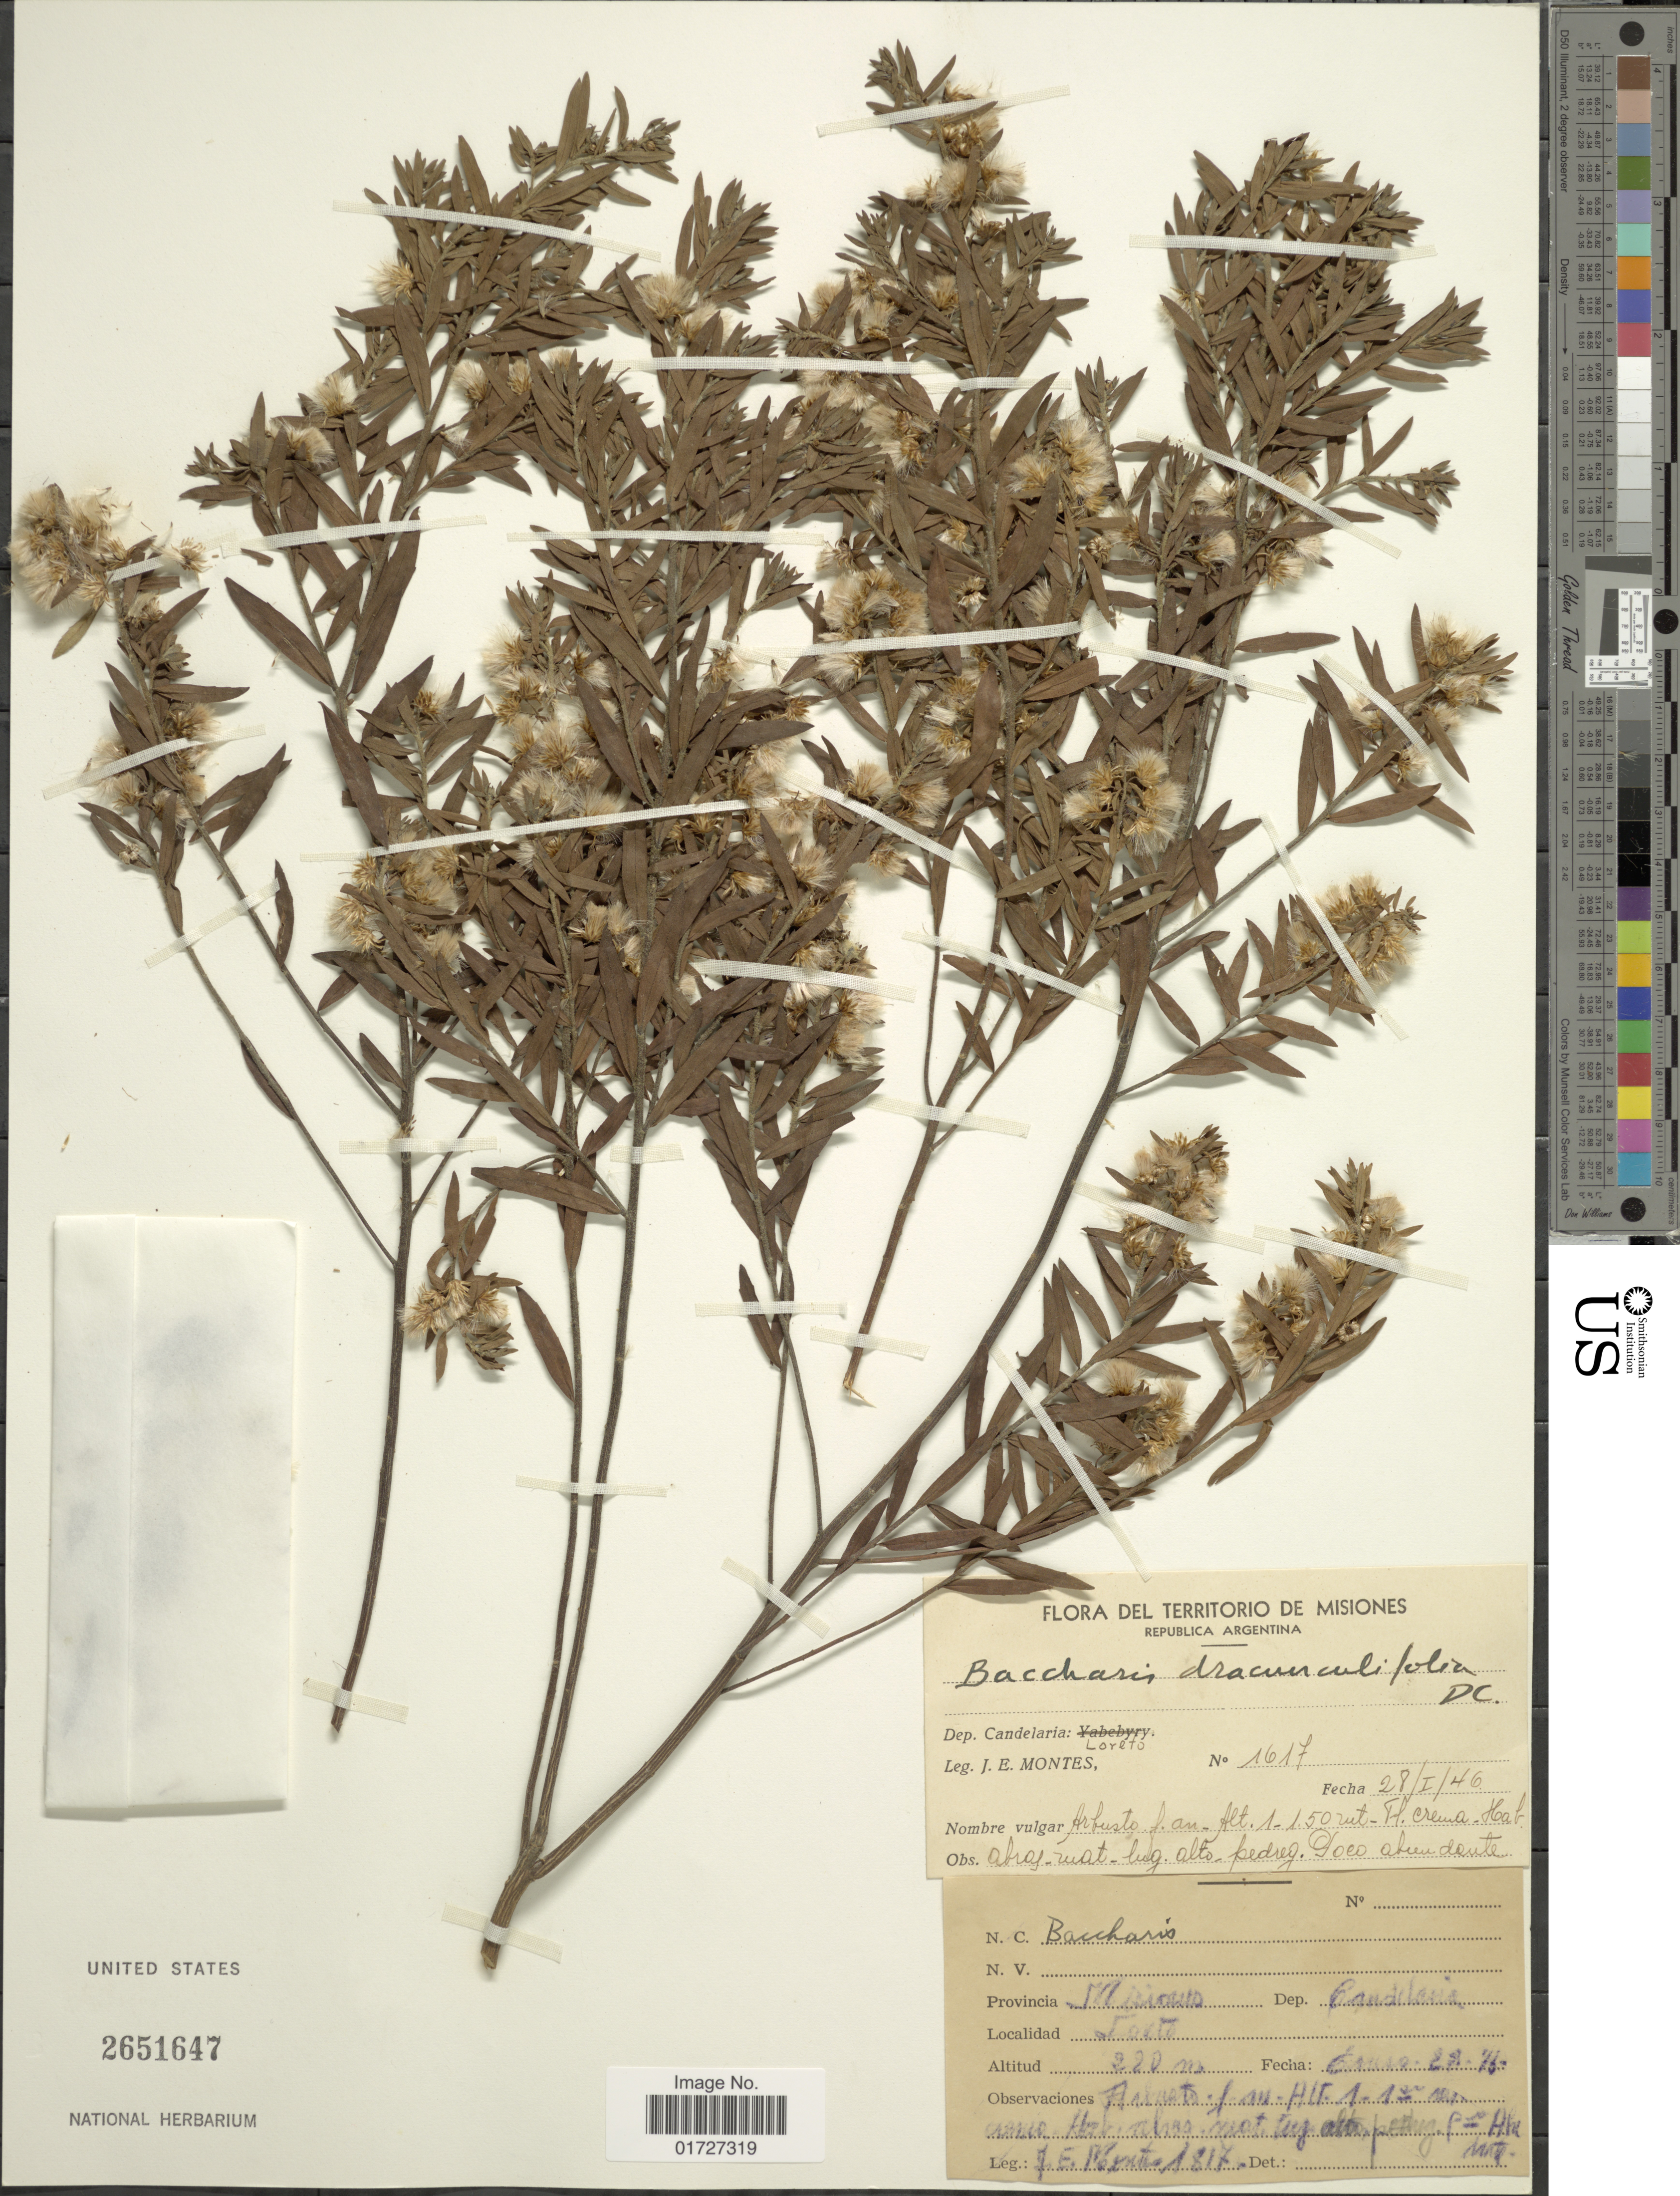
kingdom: Plantae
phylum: Tracheophyta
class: Magnoliopsida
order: Asterales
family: Asteraceae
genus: Baccharis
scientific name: Baccharis dracunculifolia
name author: DC.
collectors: J. E. Montes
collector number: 1617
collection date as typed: Transcribed d/m/y: 28/1/46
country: Argentina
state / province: Misiones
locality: Dep. Candelaria, Loreto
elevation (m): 220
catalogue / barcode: US 2651647